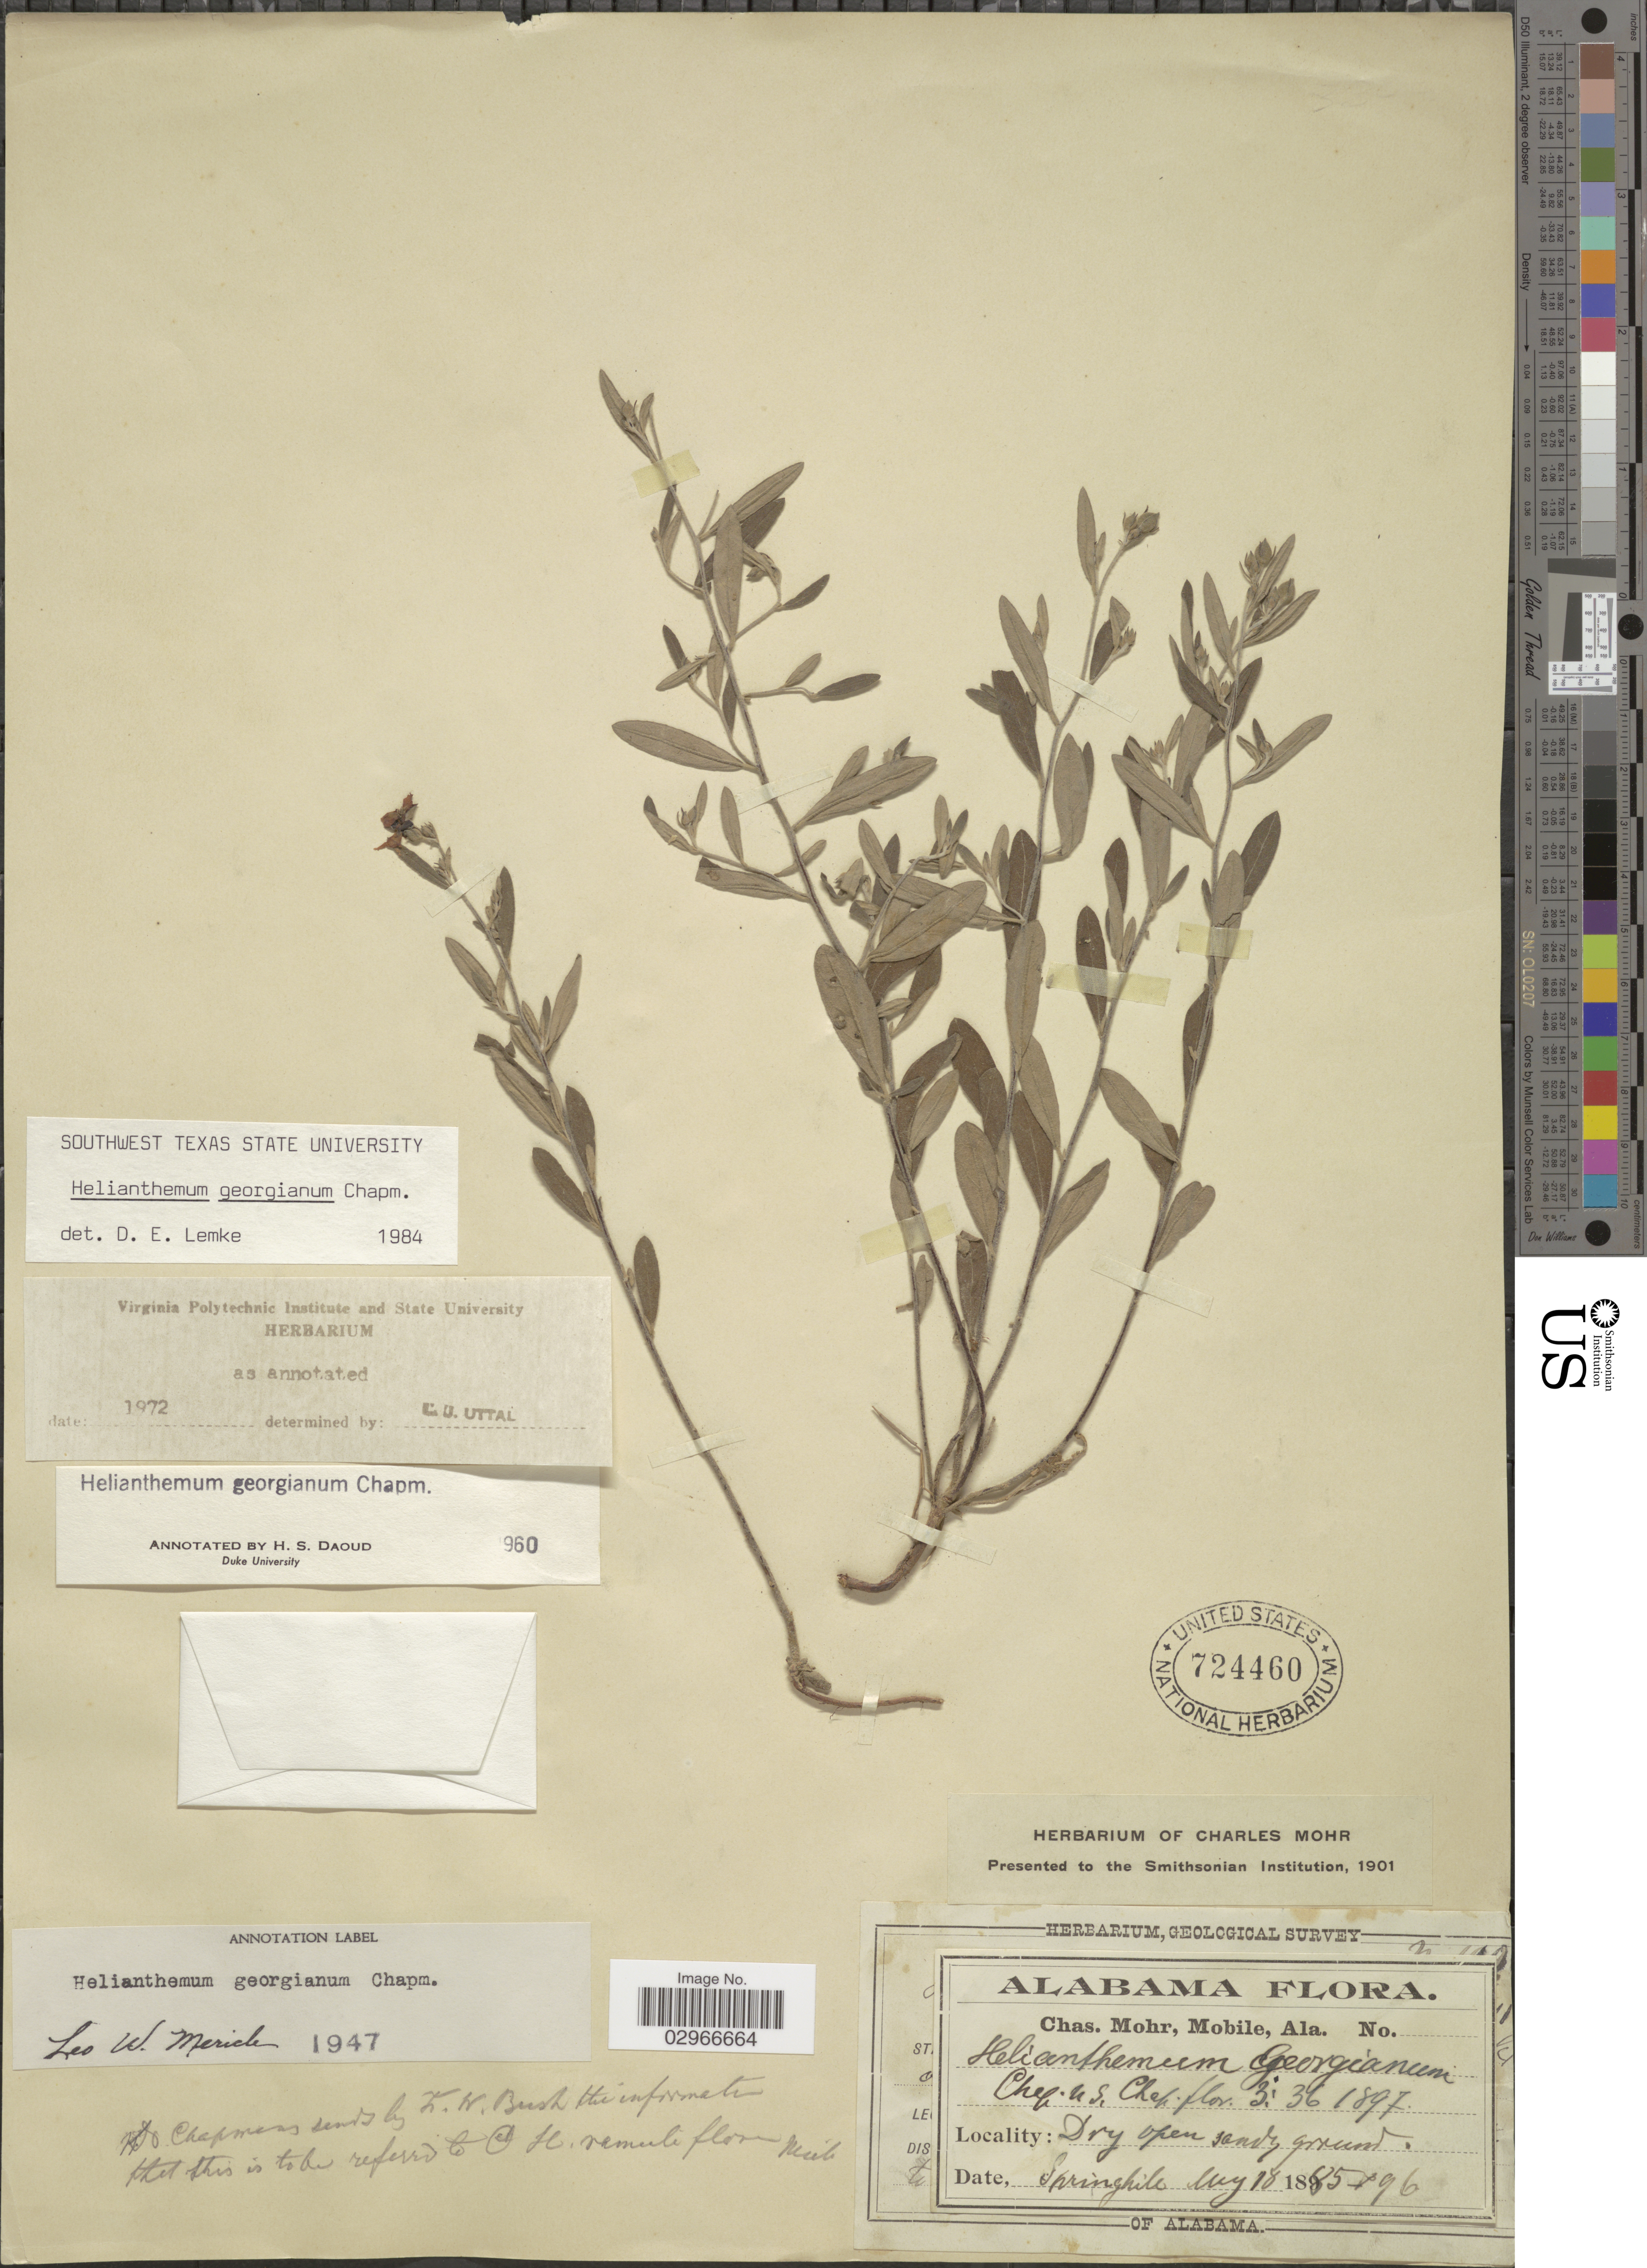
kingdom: Plantae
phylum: Tracheophyta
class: Magnoliopsida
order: Malvales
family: Cistaceae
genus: Helianthemum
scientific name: Helianthemum georgianum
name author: Chapm.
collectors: Mohr, C. T. (herbarium)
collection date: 1885-05-15/1896-05-18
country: United States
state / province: Alabama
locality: Springhill.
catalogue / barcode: US 724460